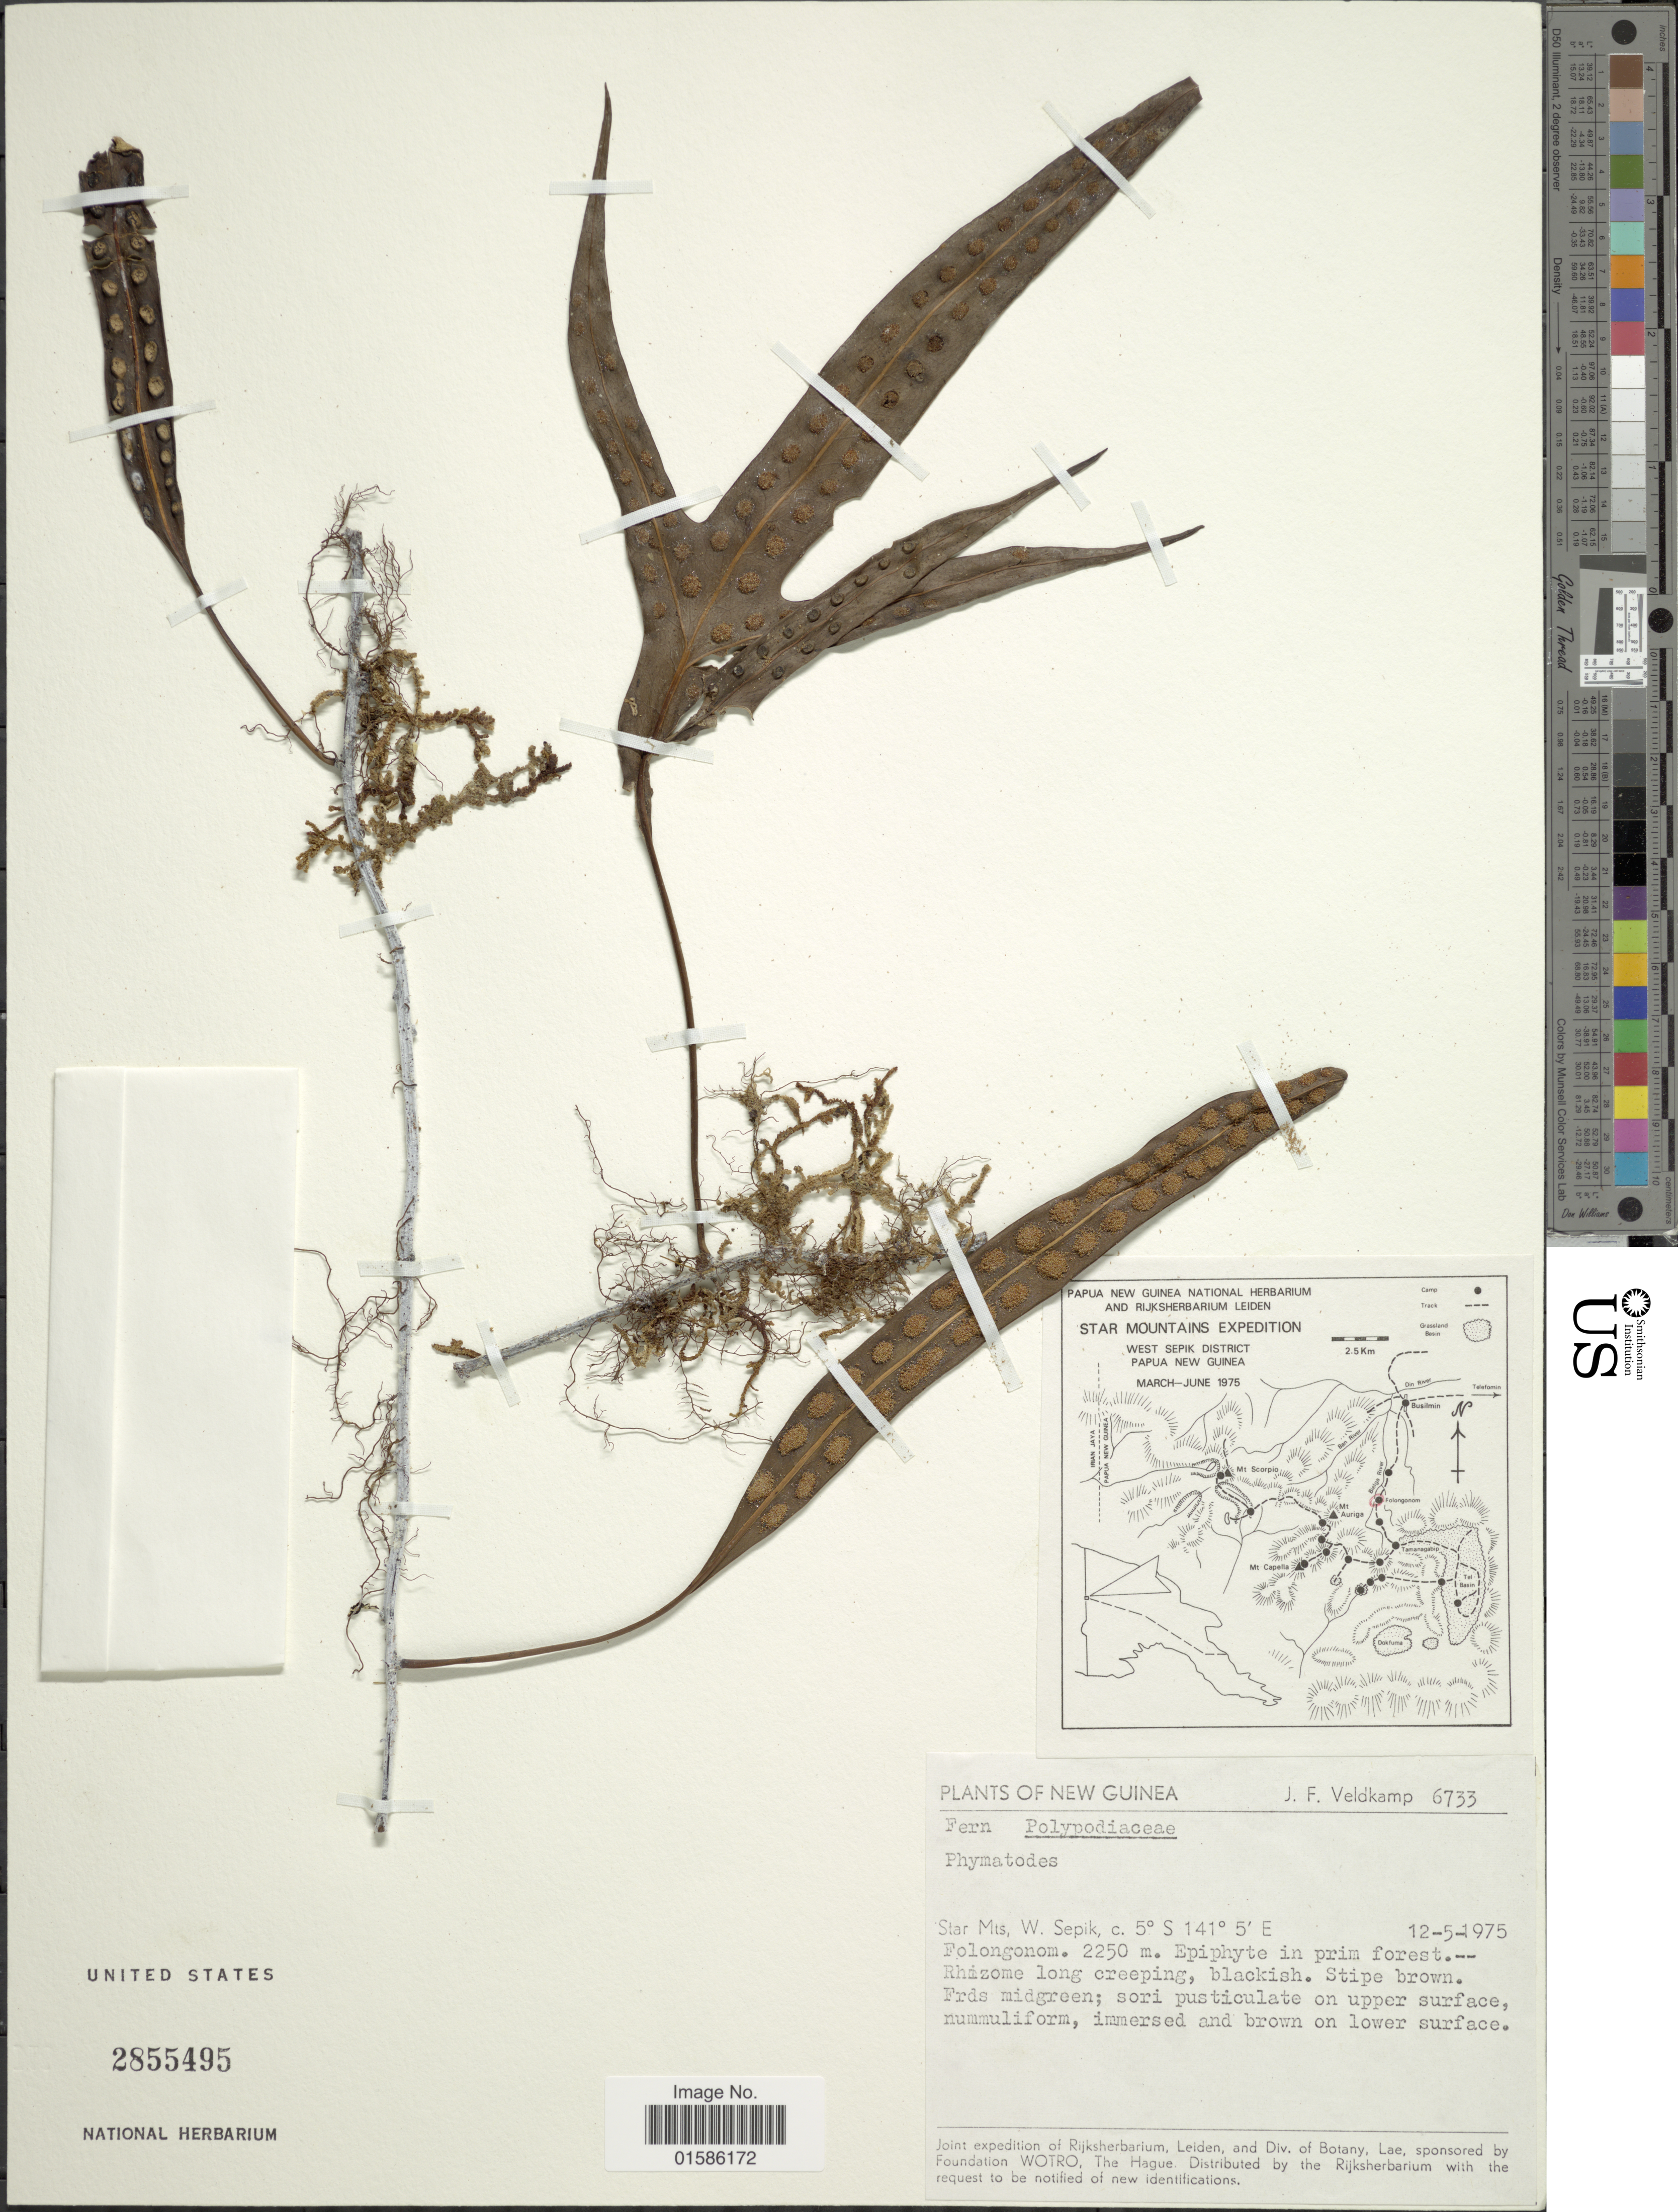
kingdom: Plantae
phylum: Tracheophyta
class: Polypodiopsida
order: Polypodiales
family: Polypodiaceae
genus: Microsorum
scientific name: Microsorum cromwellii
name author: (Rosenst.) Copel.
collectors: J. F. Veldkamp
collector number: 6733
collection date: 1975-05-12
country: Papua New Guinea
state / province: Sandaun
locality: New Guinea, Star Mts, W. Sepik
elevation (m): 2250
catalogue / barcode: US 2855495